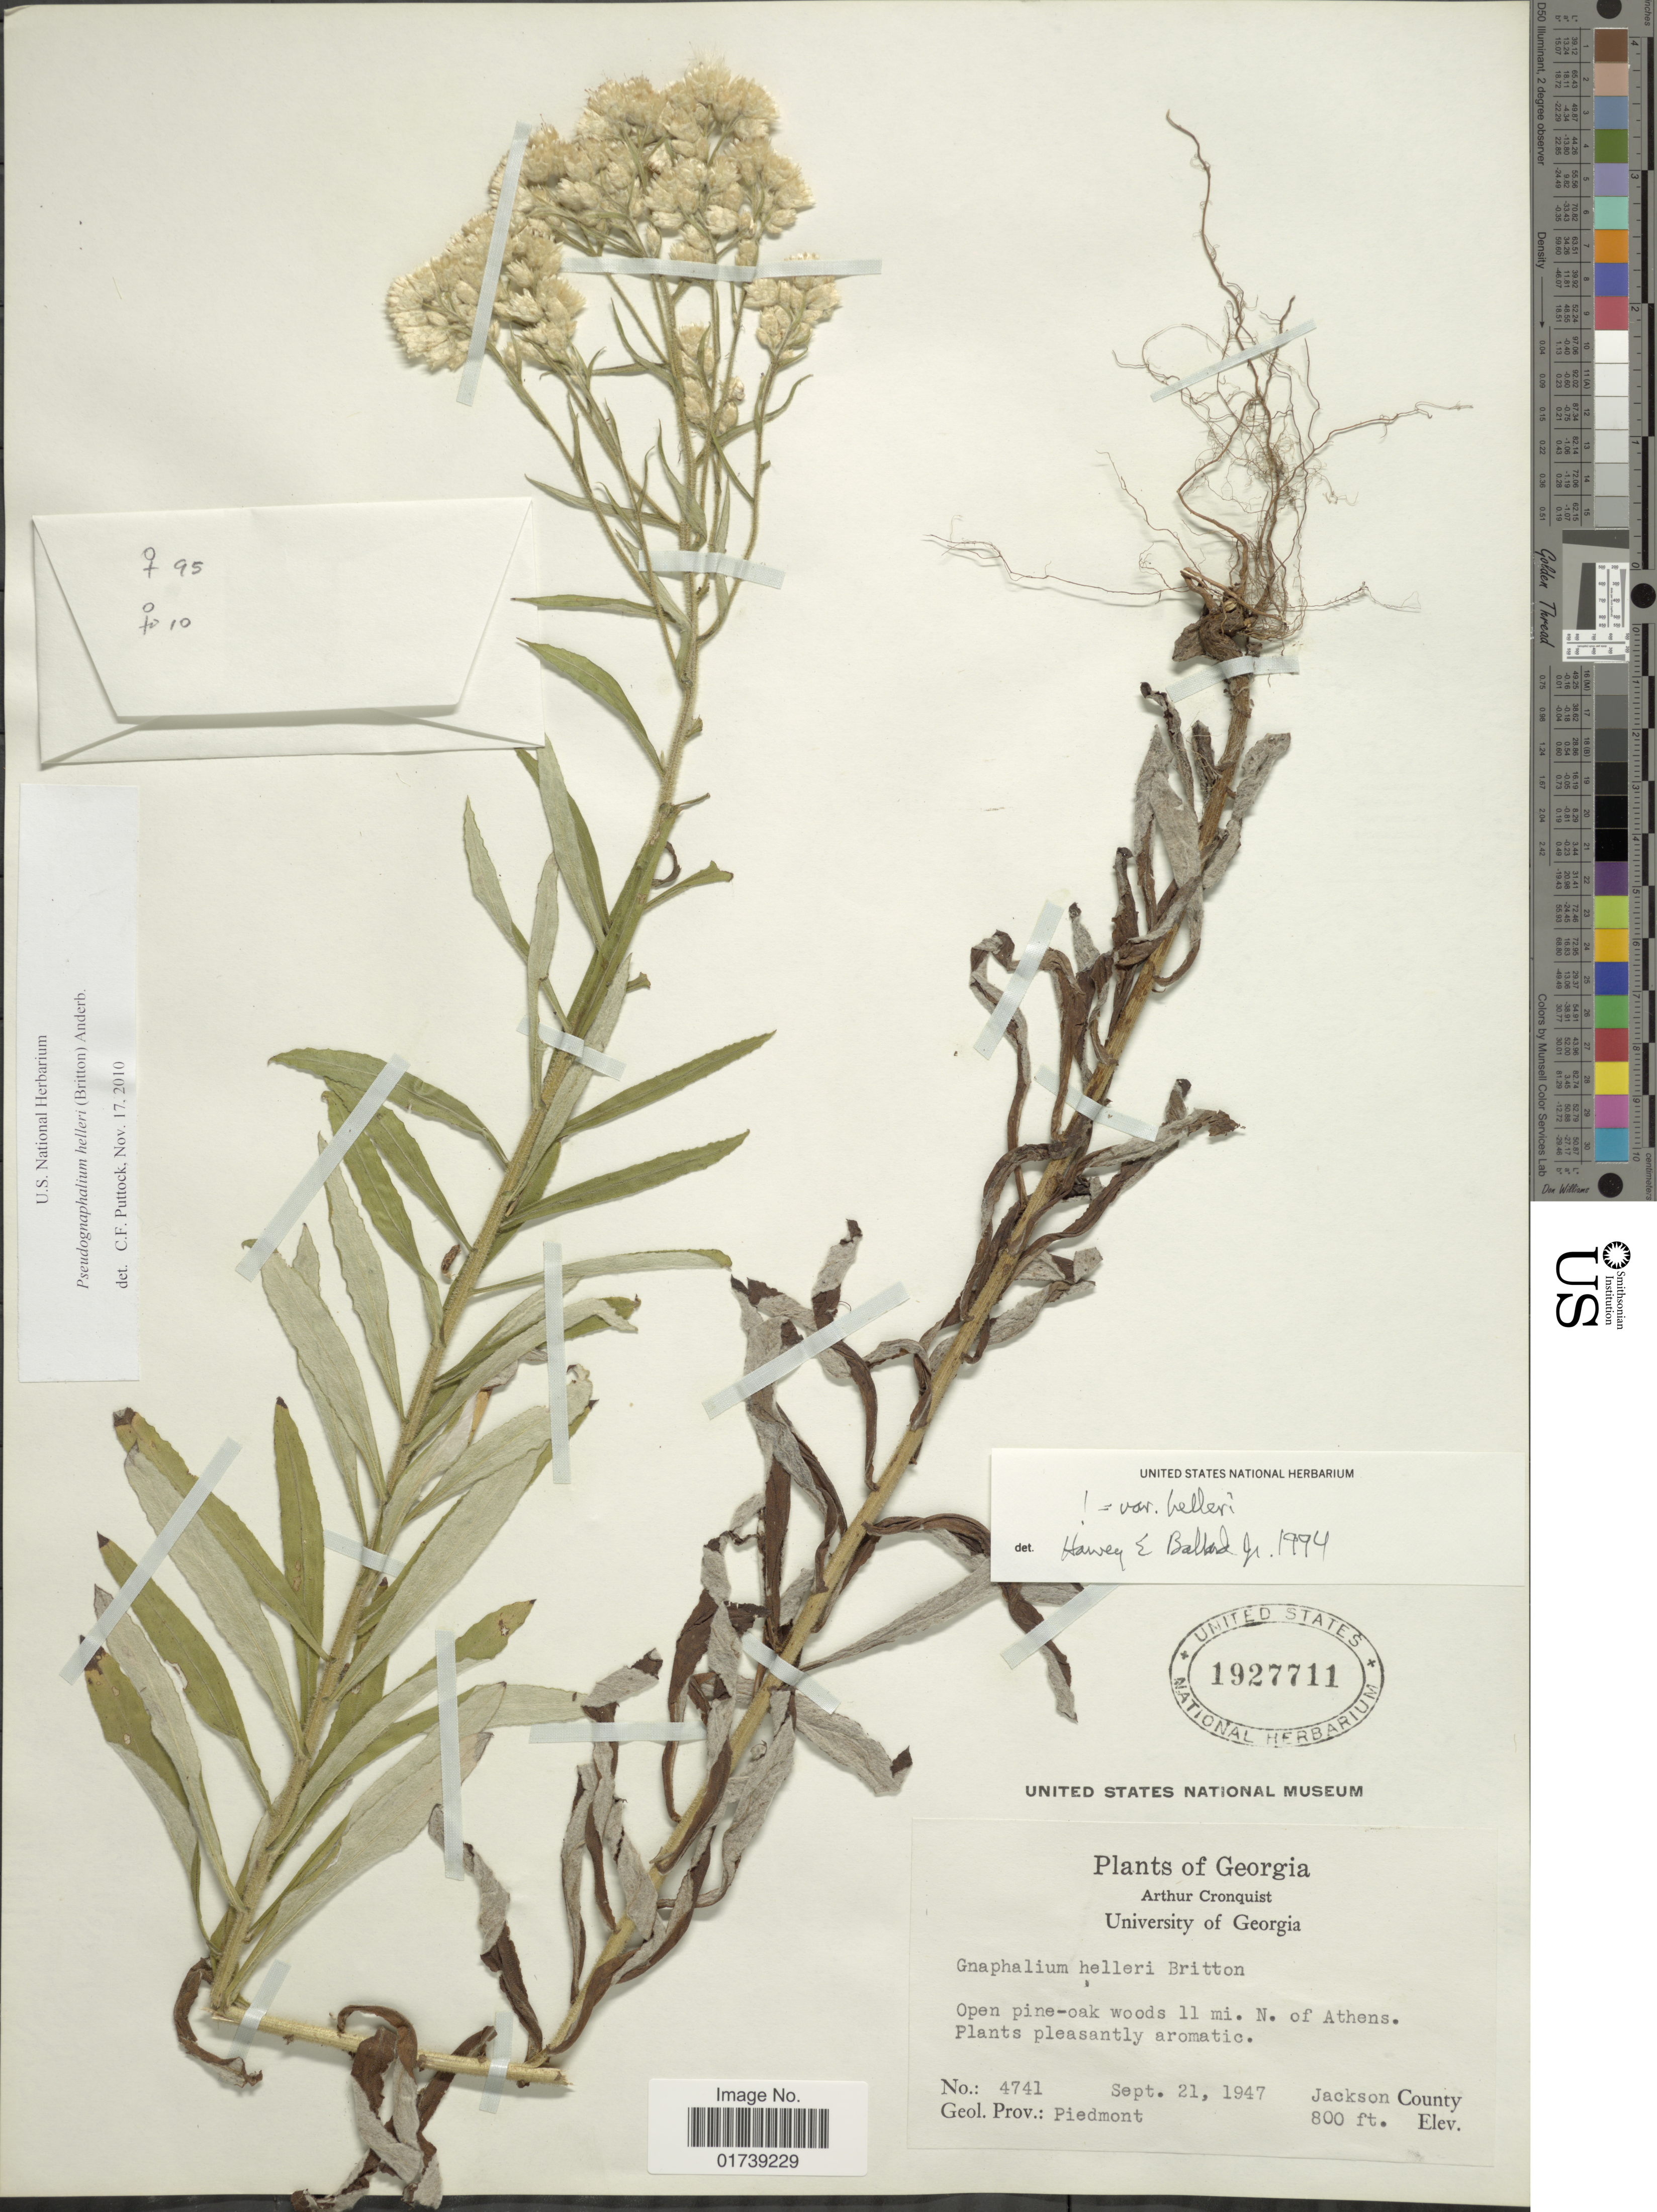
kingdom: Plantae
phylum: Tracheophyta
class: Magnoliopsida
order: Asterales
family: Asteraceae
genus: Pseudognaphalium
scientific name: Pseudognaphalium helleri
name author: (Britton) Anderb.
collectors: A. J. Cronquist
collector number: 4741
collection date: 1947-09-21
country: United States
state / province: Georgia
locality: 11 mi. N. of Athens, Jackson County, Geol. Prov.: Piedmont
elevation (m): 244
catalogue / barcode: US 1927711